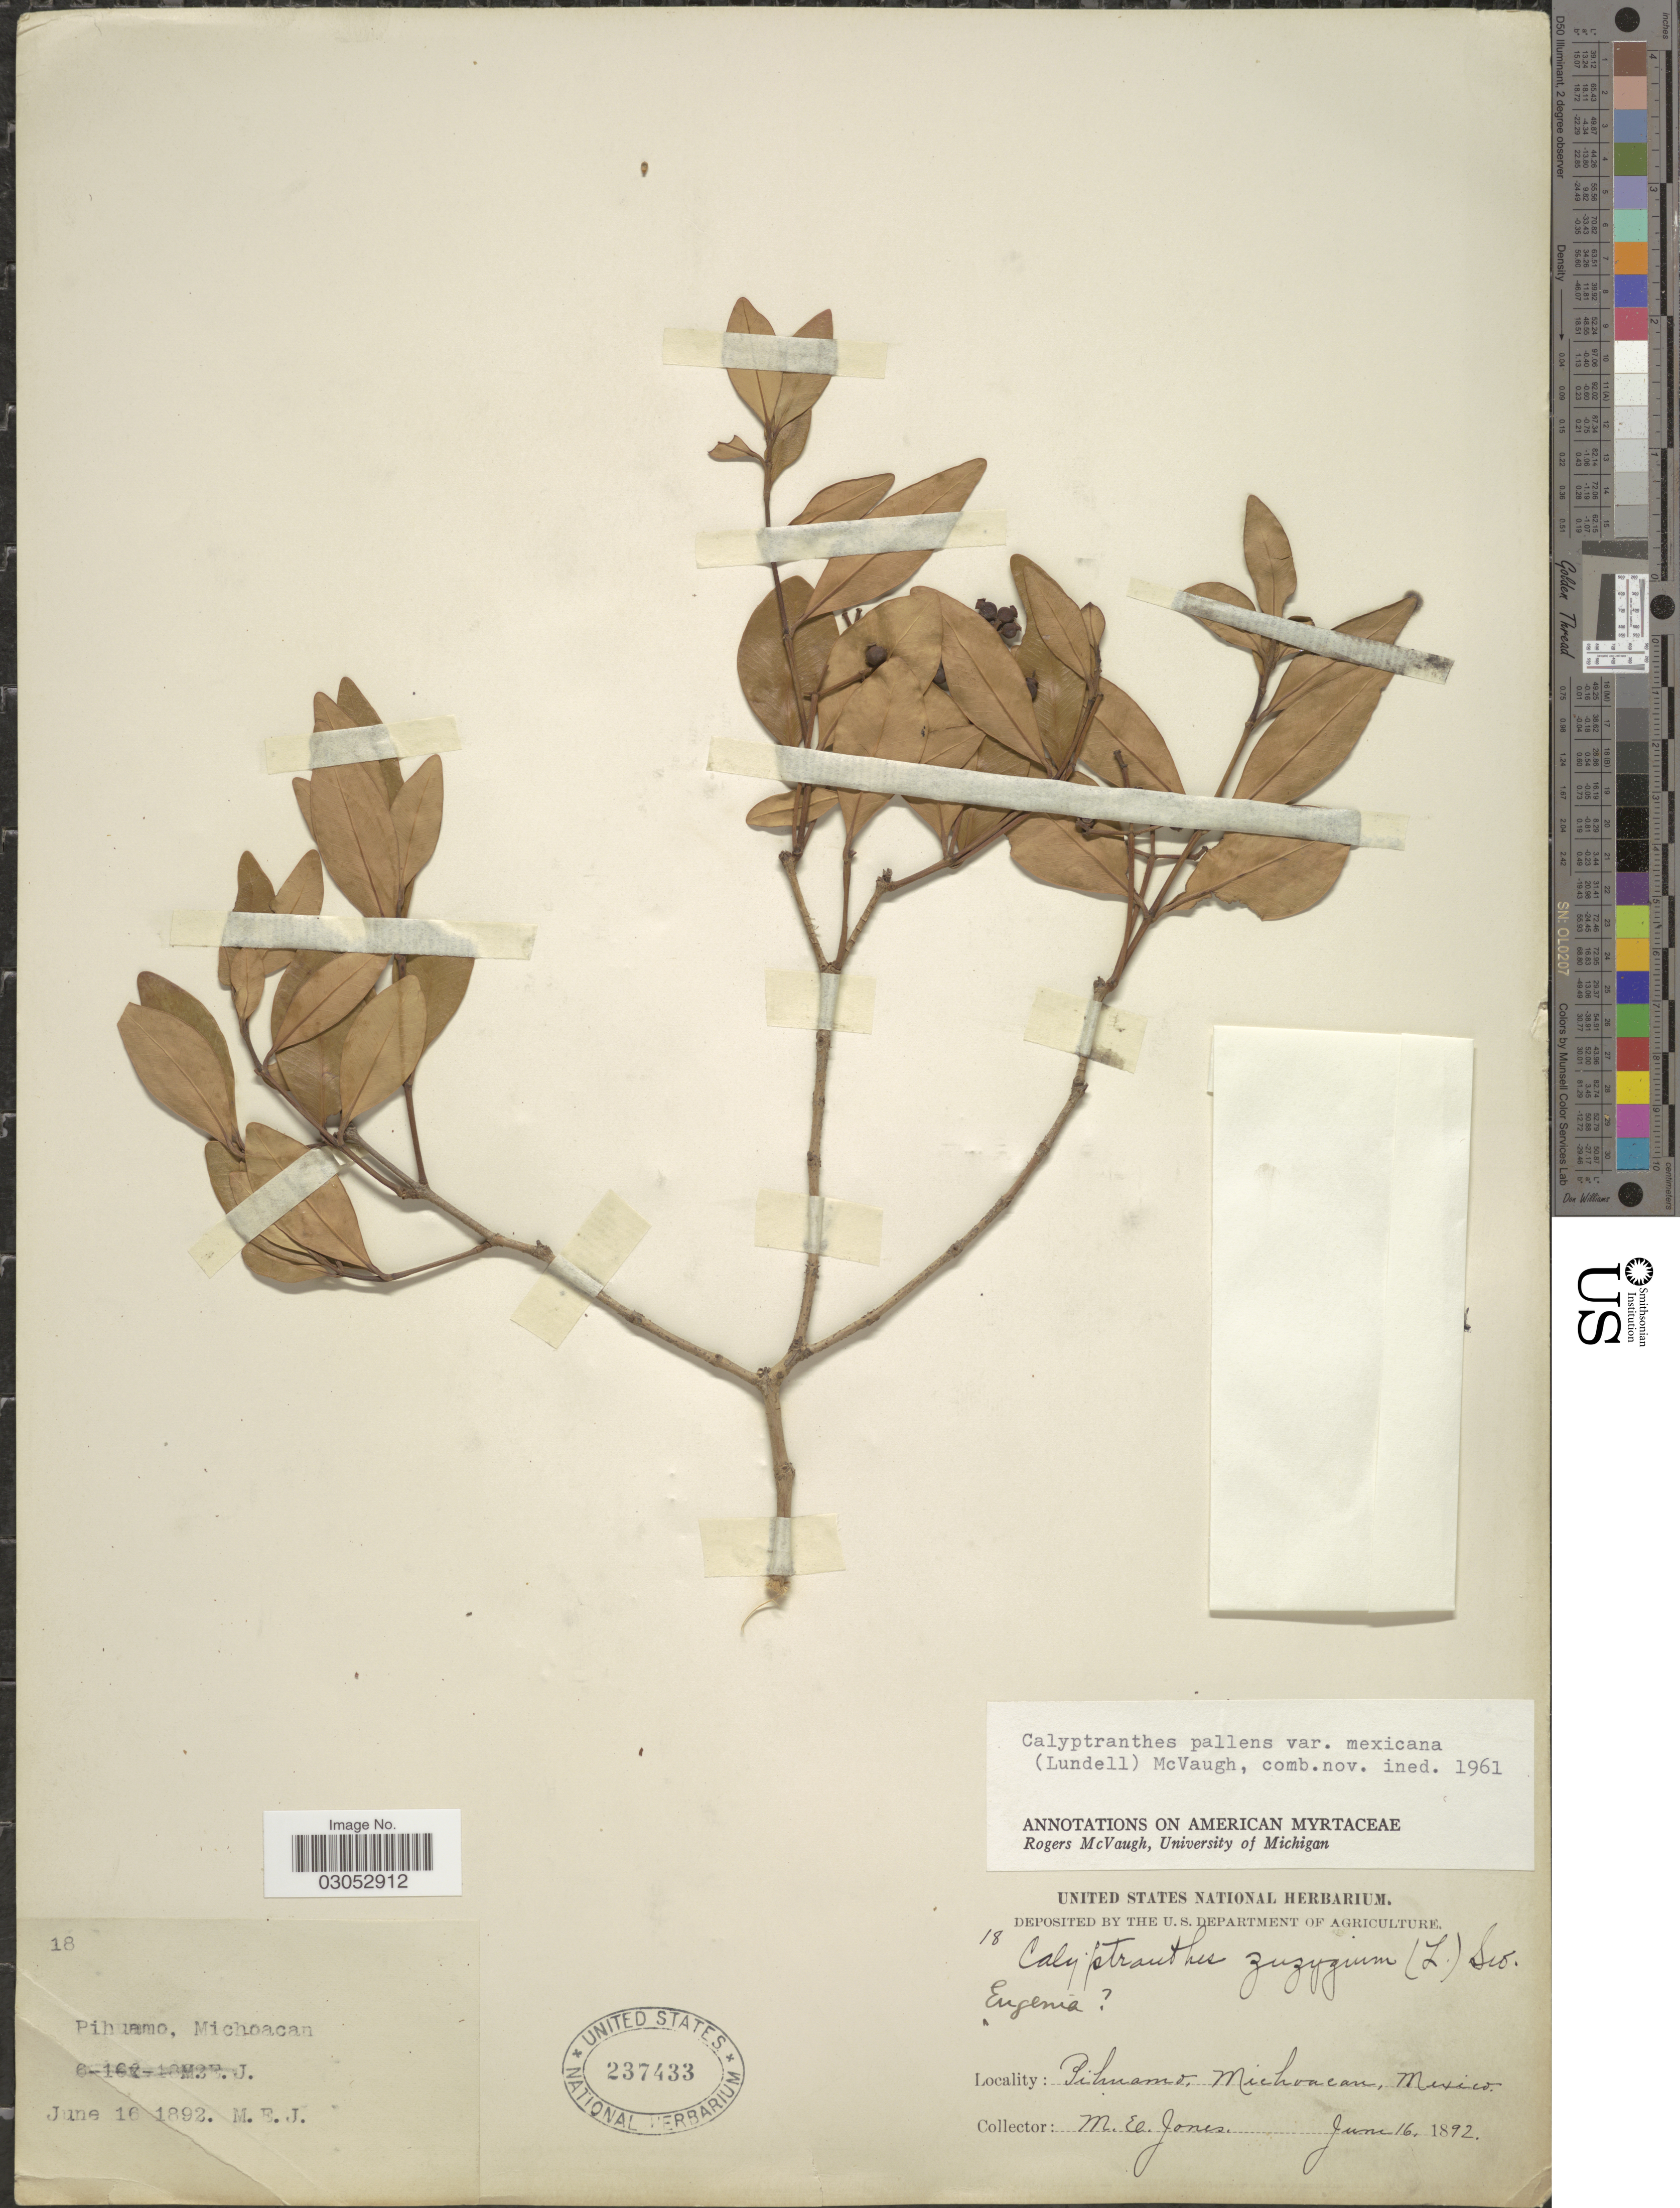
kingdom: Plantae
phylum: Tracheophyta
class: Magnoliopsida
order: Myrtales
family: Myrtaceae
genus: Myrcia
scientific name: Myrcia neopallens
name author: A.R. Lourenço & E. Lucas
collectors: M. E. Jones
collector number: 18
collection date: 1892-06-16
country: Mexico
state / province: Michoacán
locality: Pihuamo.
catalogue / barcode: US 237433